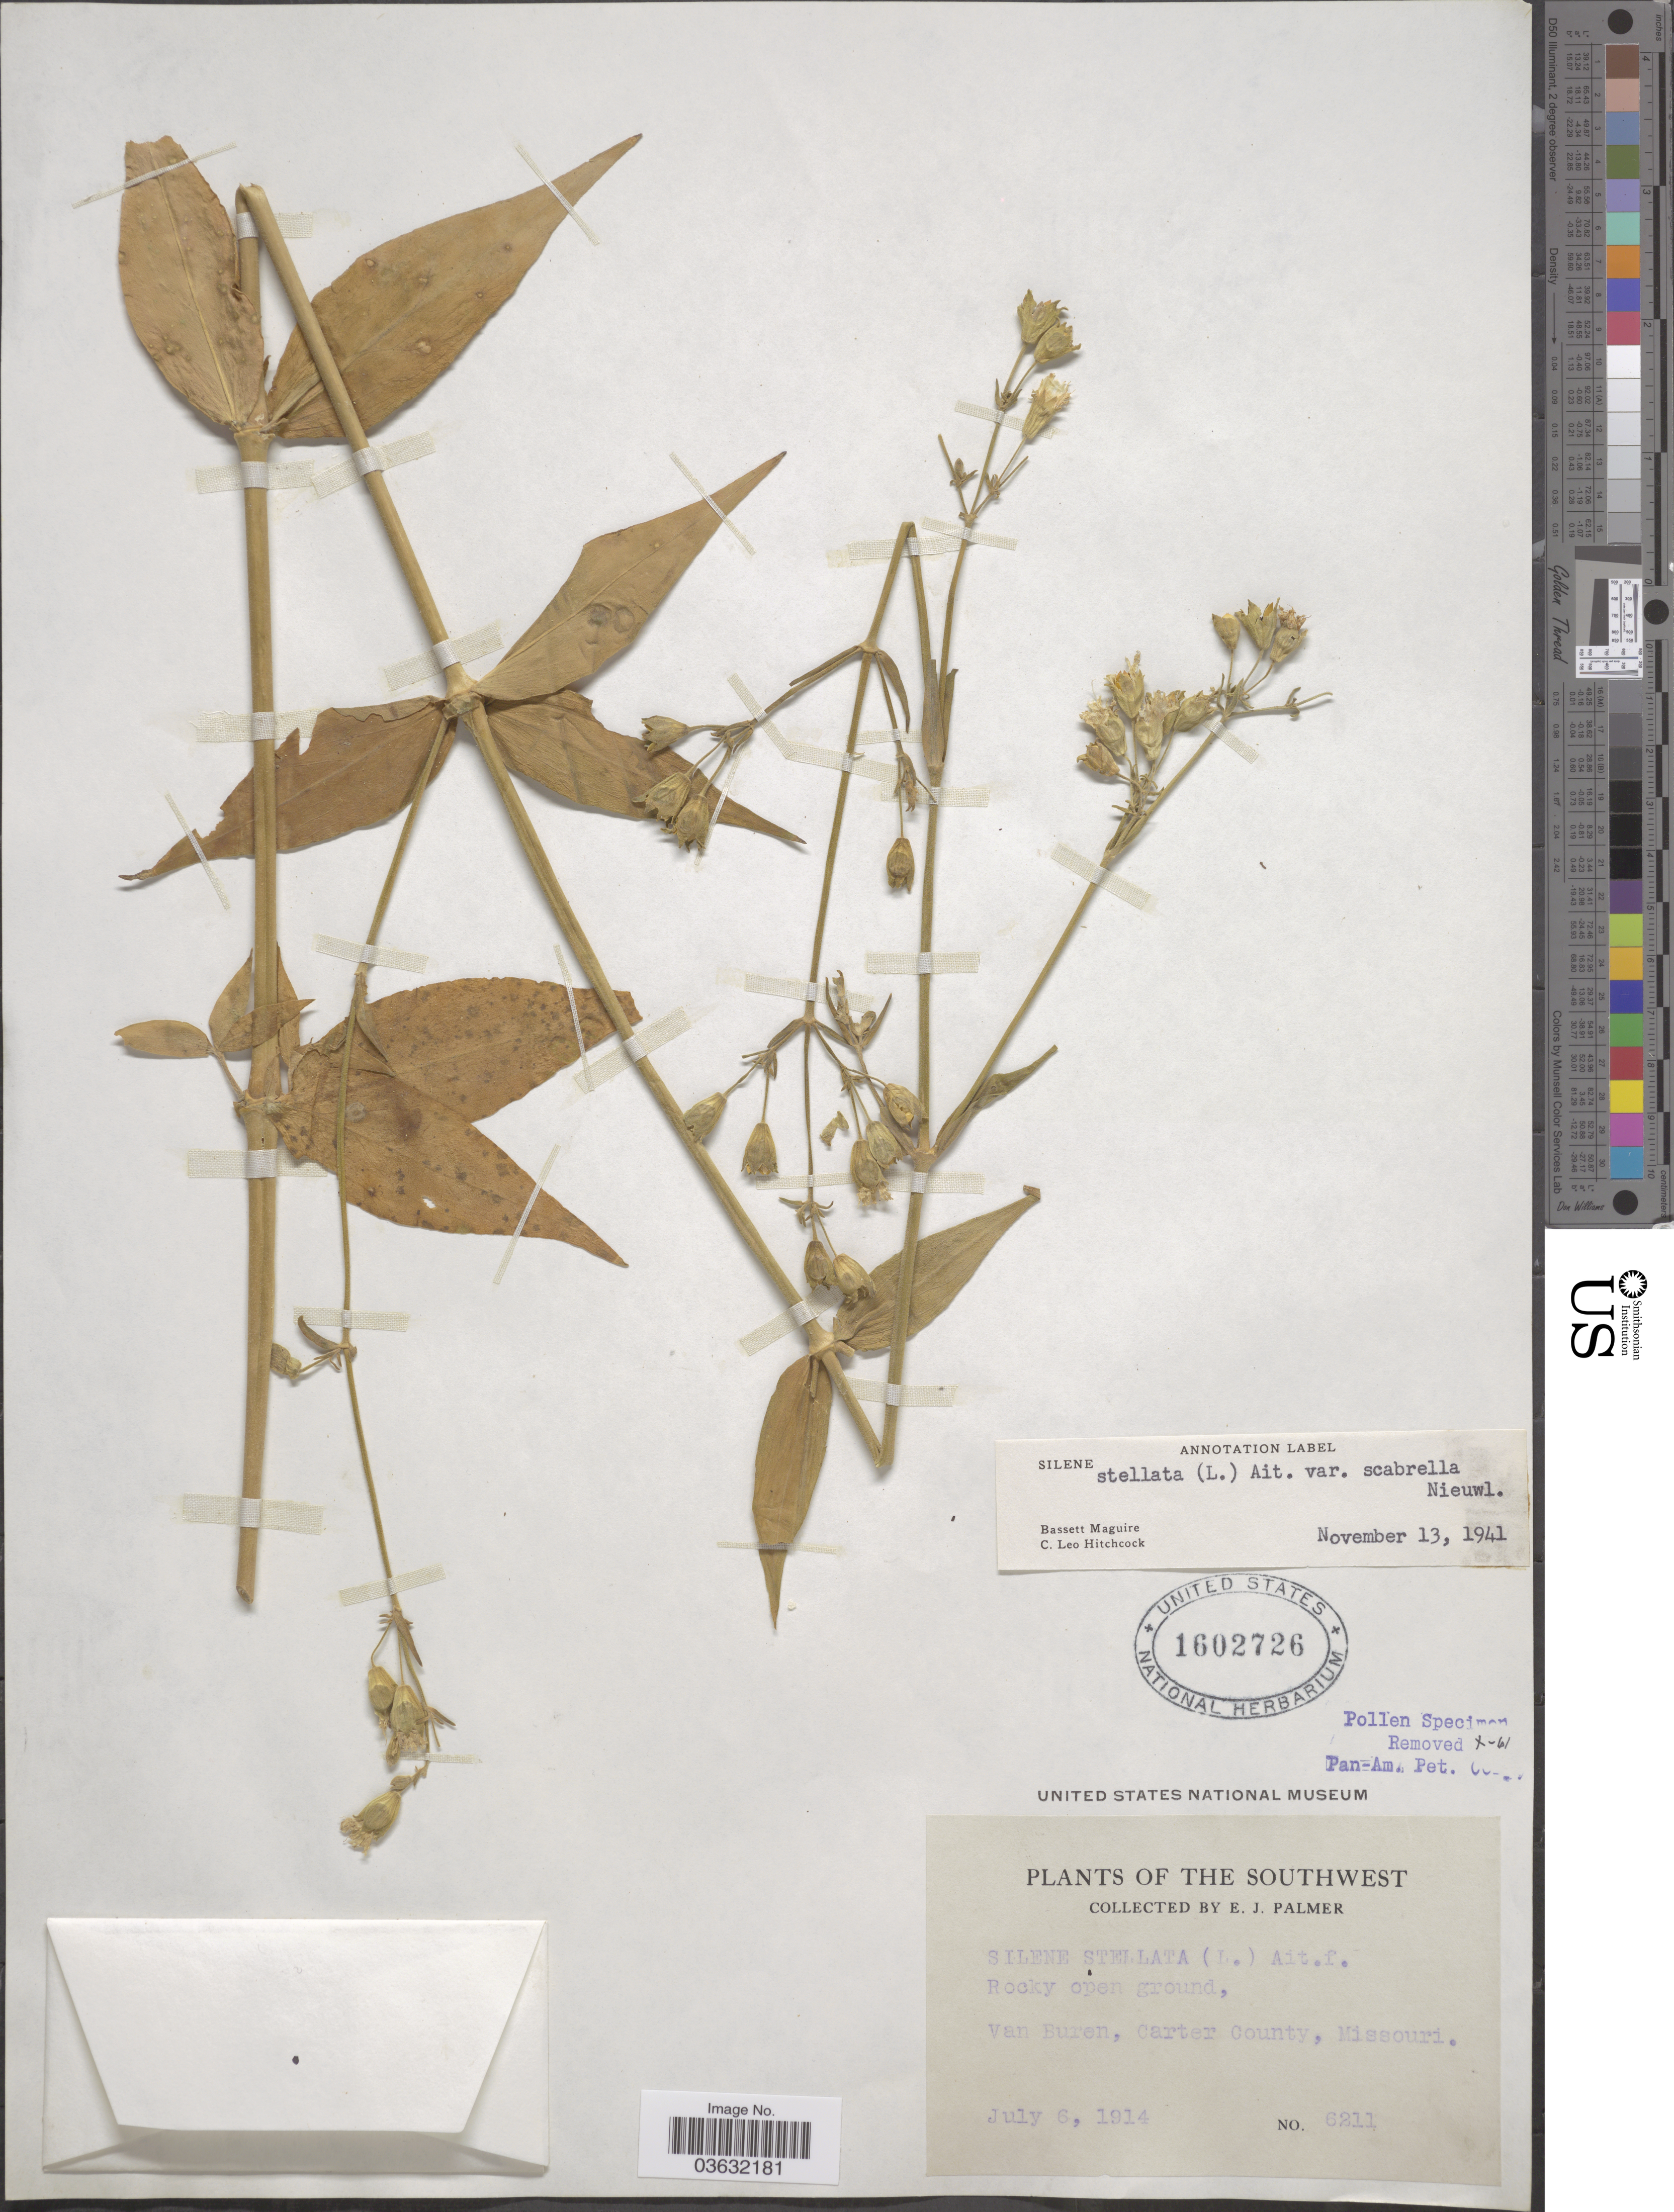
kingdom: Plantae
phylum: Tracheophyta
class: Magnoliopsida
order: Caryophyllales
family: Caryophyllaceae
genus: Silene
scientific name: Silene stellata var. scabrella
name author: (Nieuwl.) E.J. Palmer & Steyerm.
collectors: E. J. Palmer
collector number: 6211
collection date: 1914-07-06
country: United States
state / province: Missouri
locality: The Southwest. Van Buren, Carter County.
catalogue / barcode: US 1602726